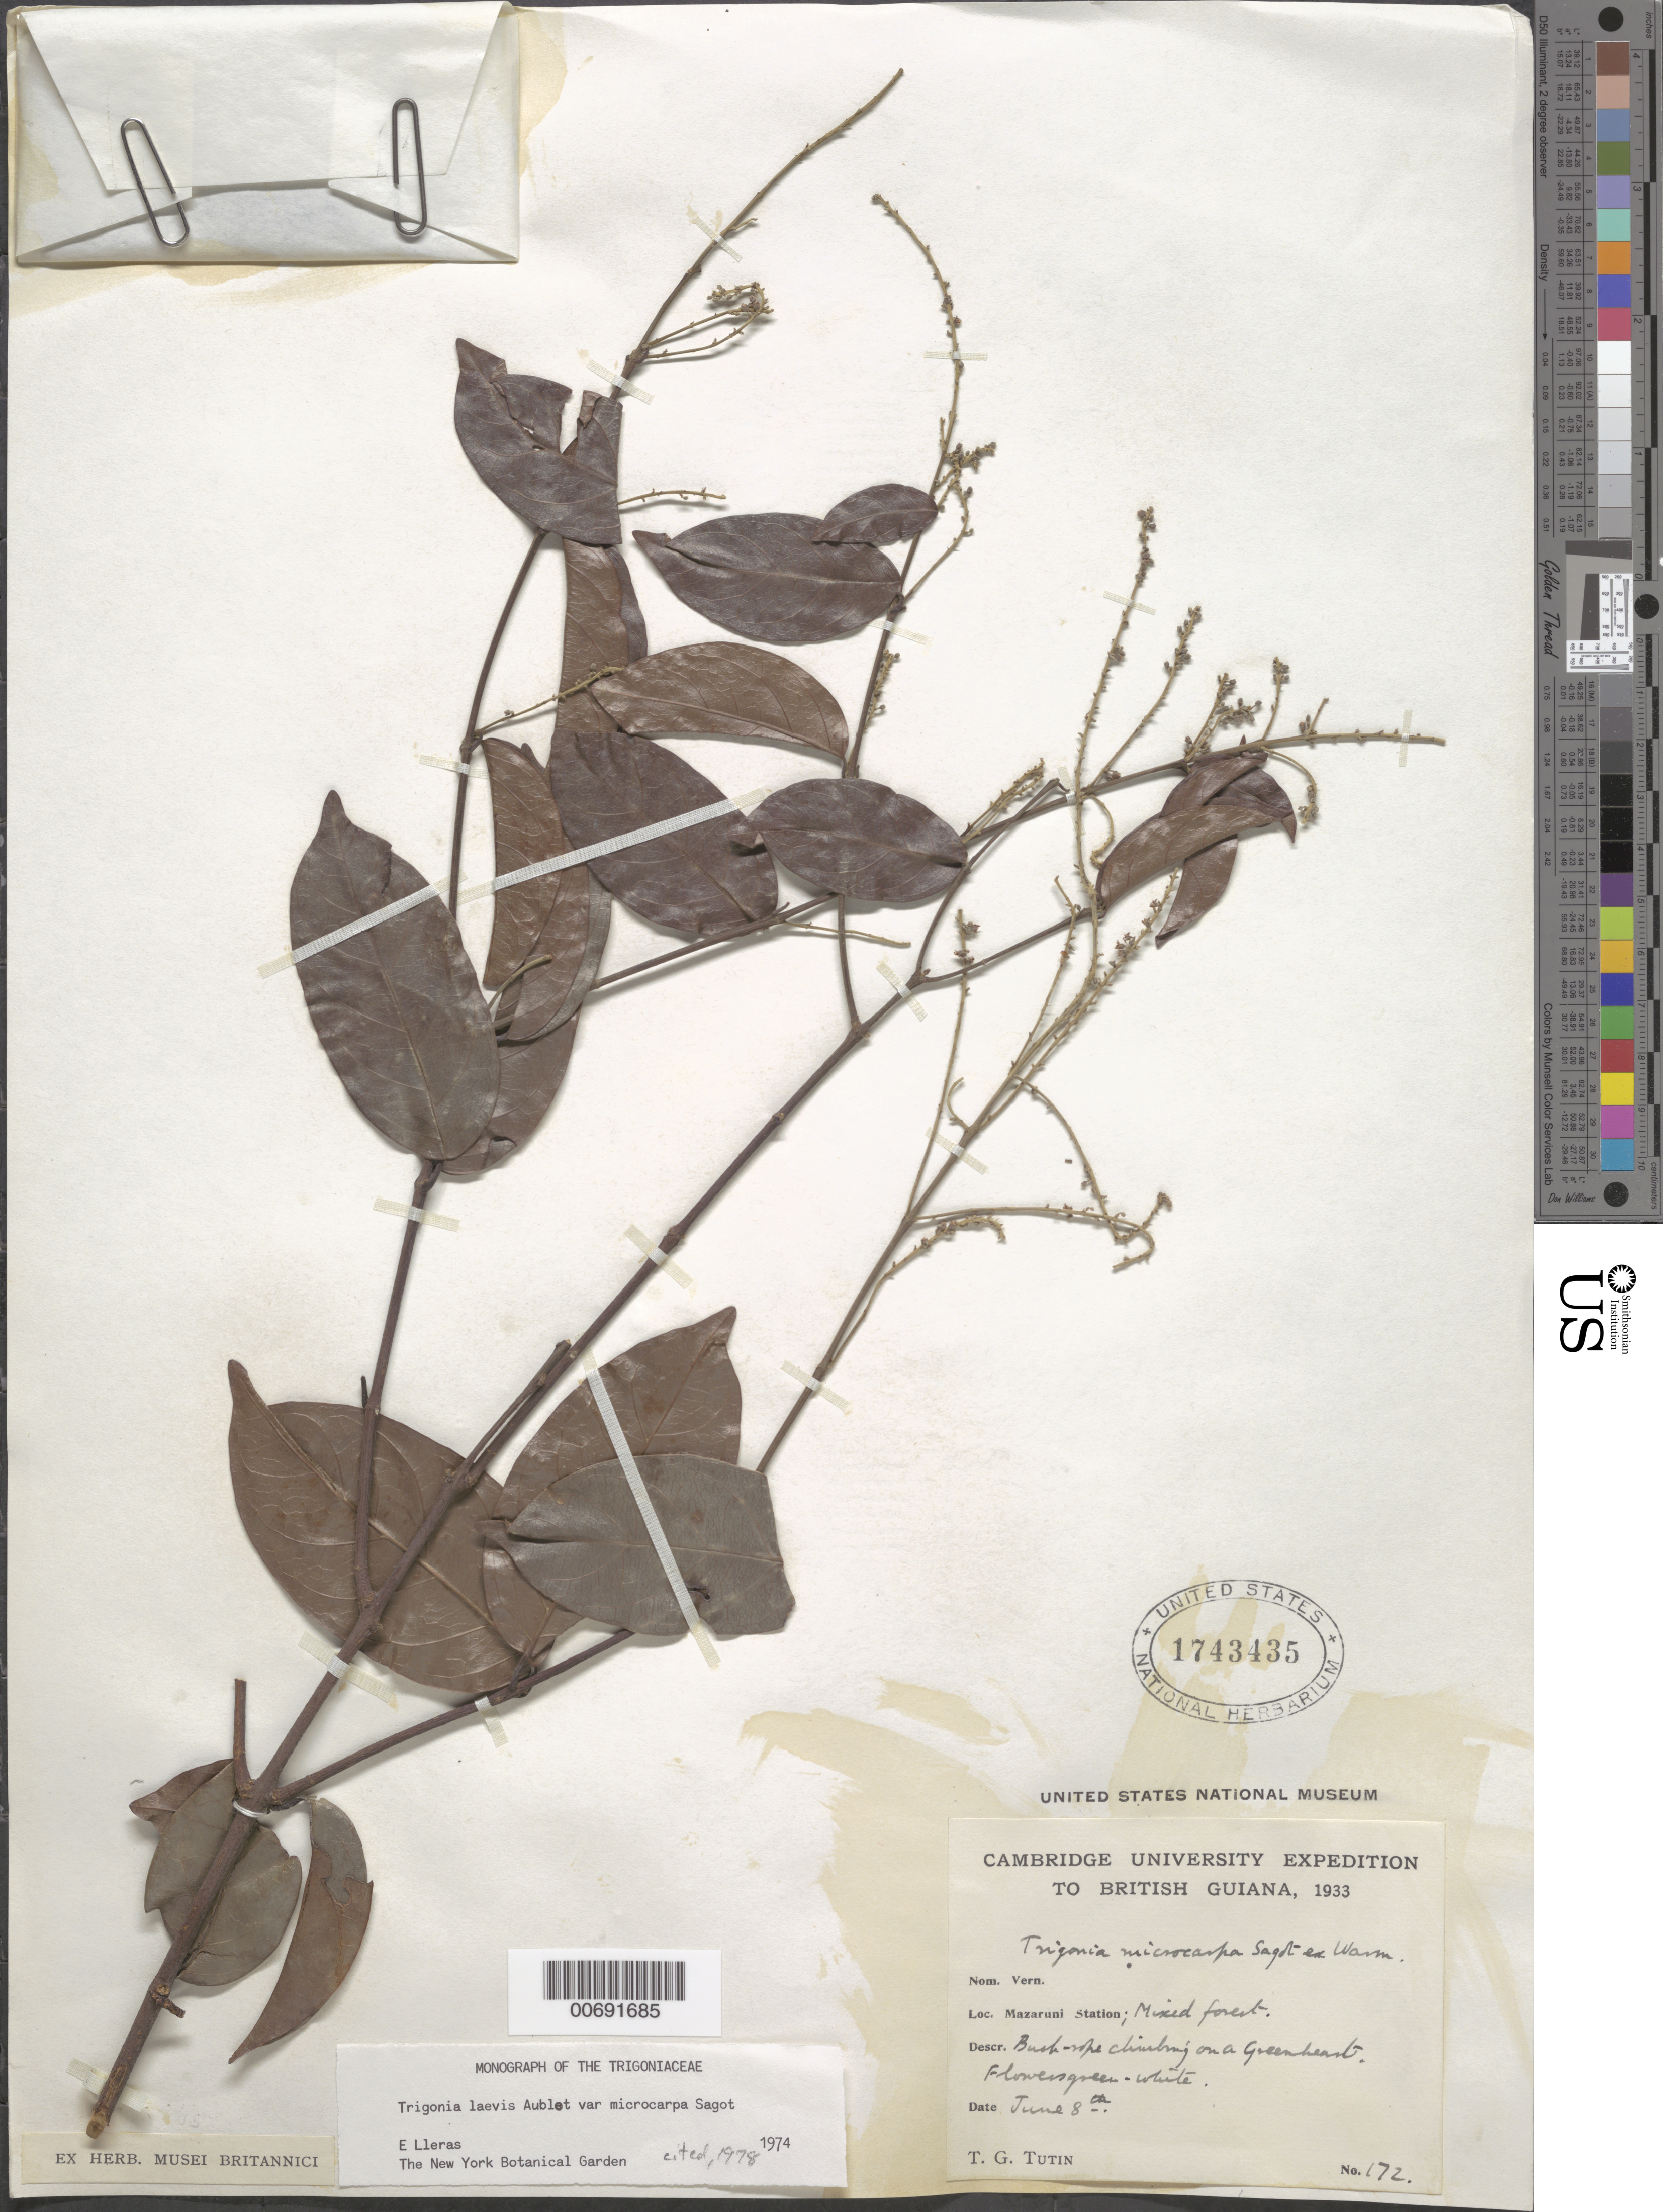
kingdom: Plantae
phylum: Tracheophyta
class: Magnoliopsida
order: Malpighiales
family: Trigoniaceae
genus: Trigonia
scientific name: Trigonia laevis var. microcarpa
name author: (Sagot ex Warm.) Sagot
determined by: Lleras, E.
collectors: T. G. Tutin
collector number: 172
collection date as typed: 8-Jun-33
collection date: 1933-06-08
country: Guyana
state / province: Cuyuni-Mazaruni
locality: Mazaruni Station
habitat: Mixed forest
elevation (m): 30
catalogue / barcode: US 1743435